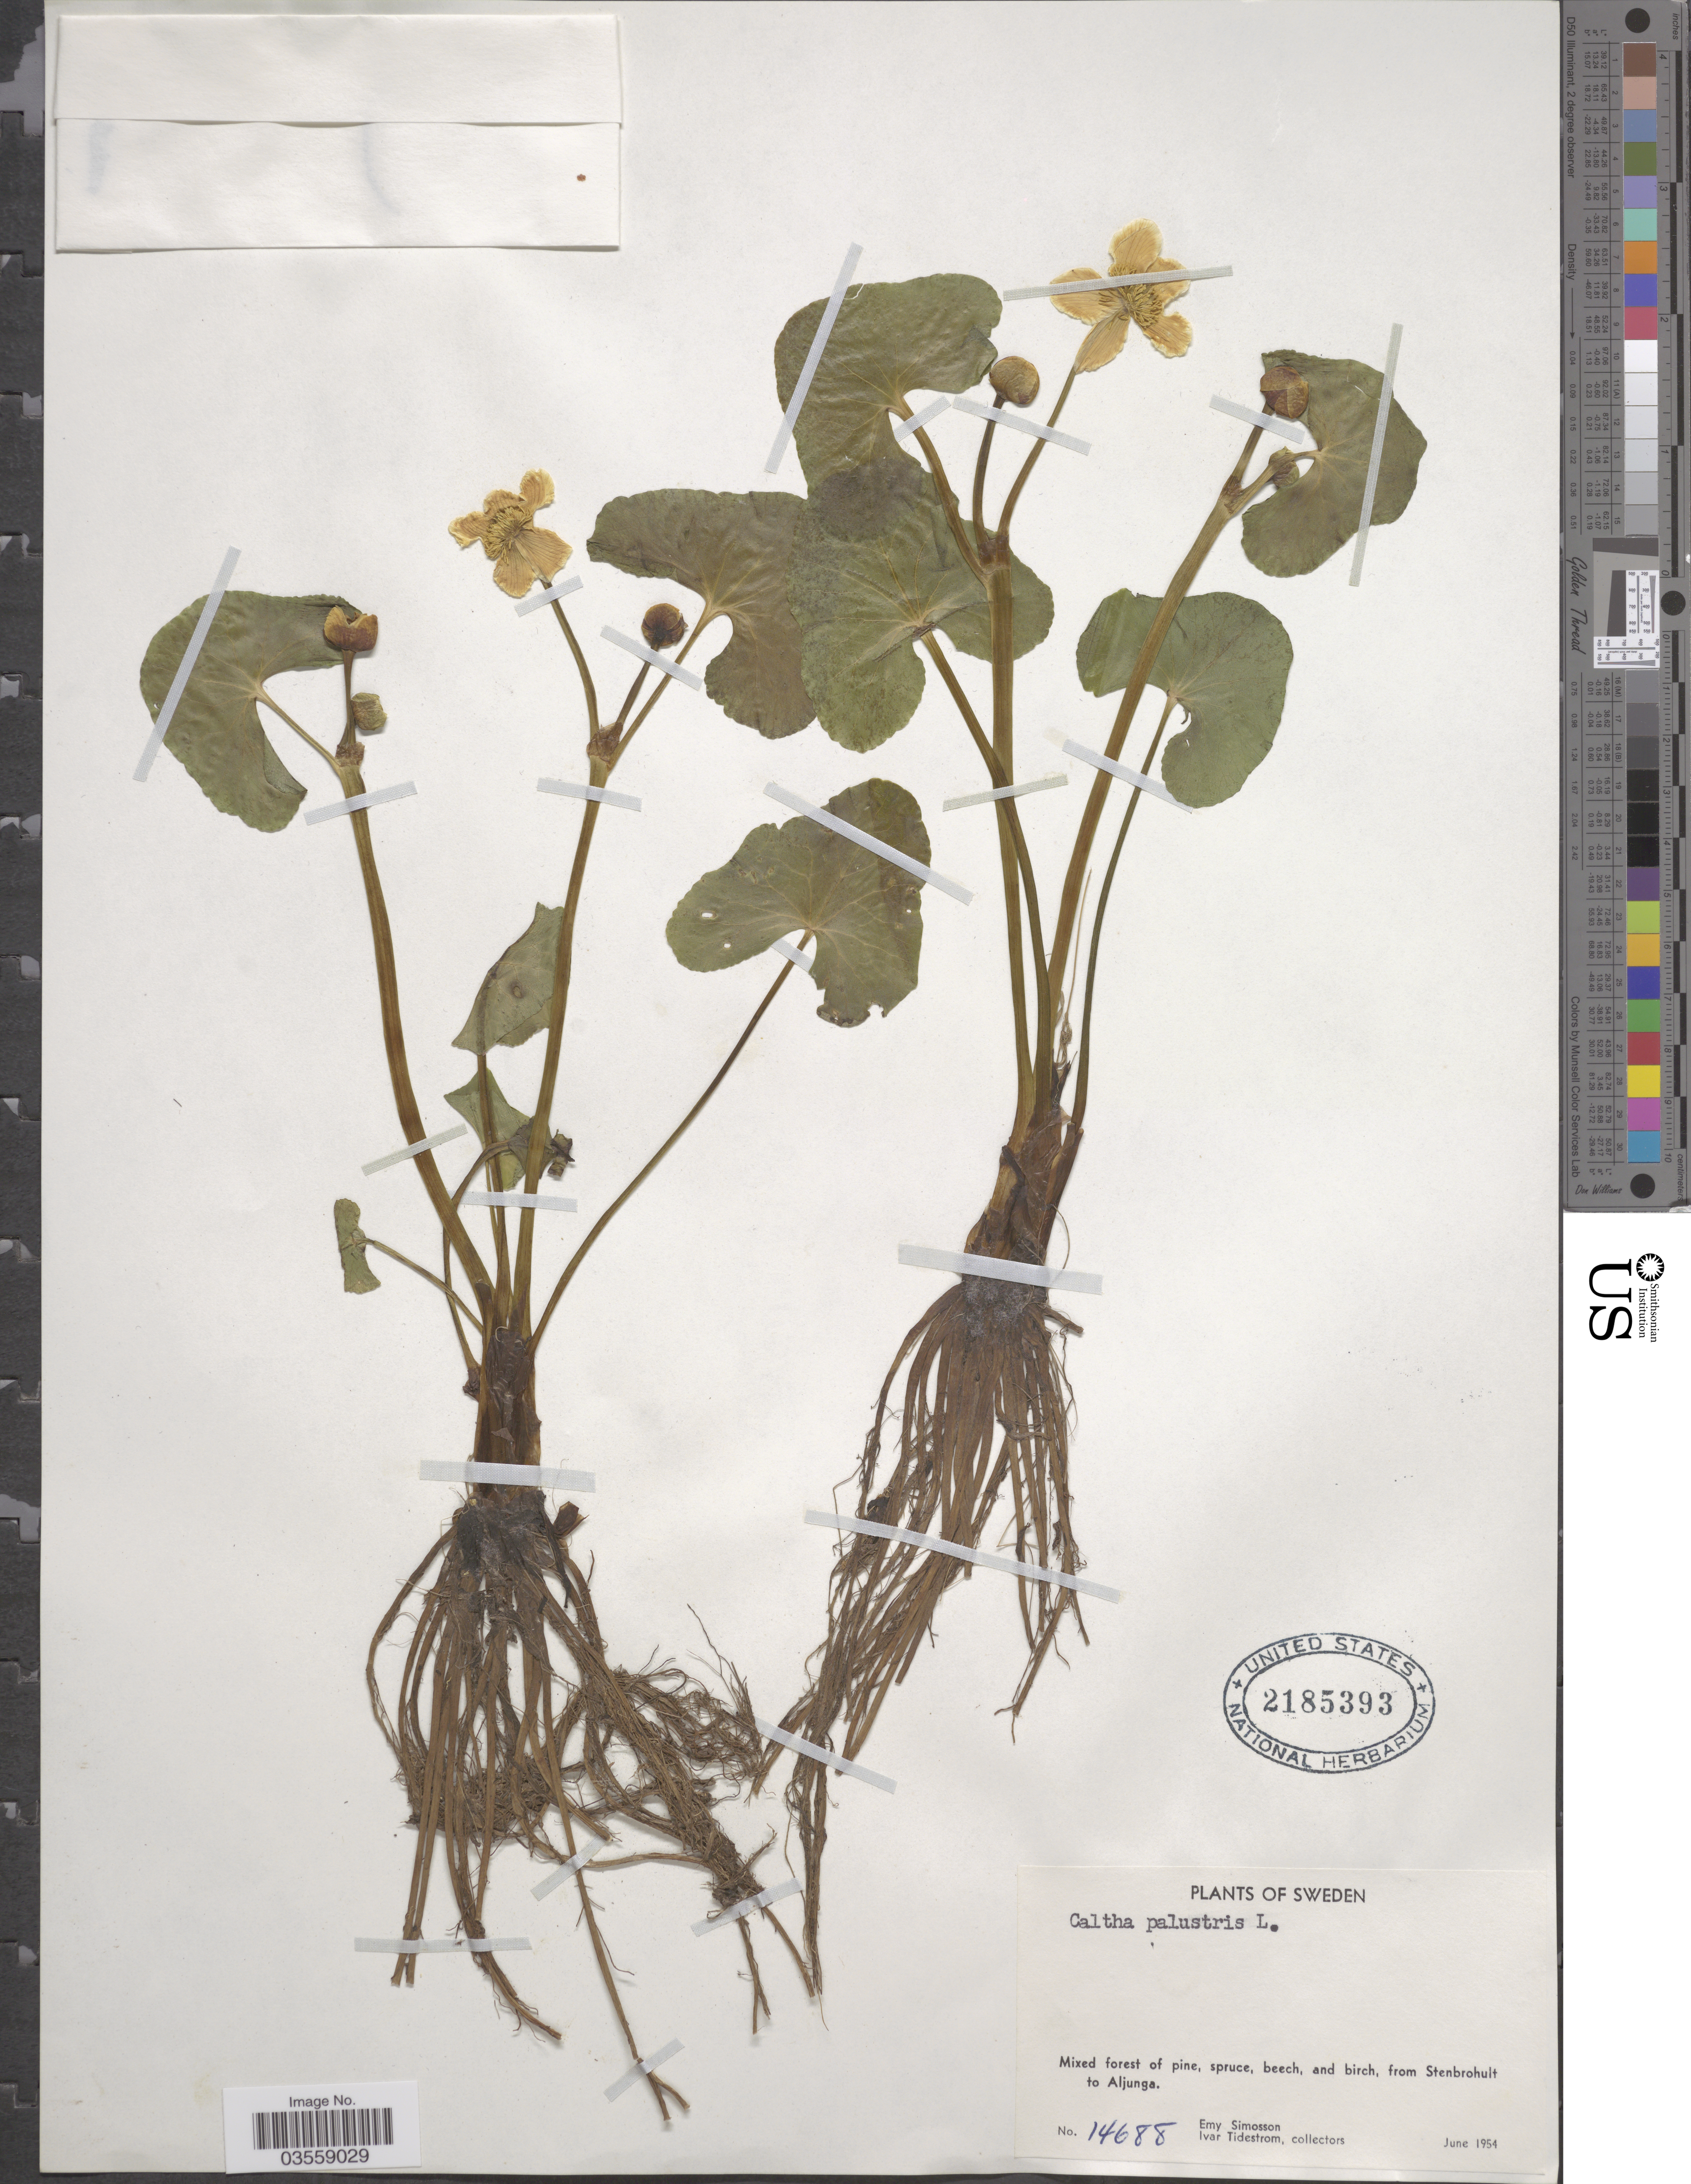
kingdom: Plantae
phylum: Tracheophyta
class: Magnoliopsida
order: Ranunculales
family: Ranunculaceae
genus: Caltha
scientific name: Caltha palustris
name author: L.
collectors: E. Simosson & I. F. Tidestrom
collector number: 14688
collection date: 1954-06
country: Sweden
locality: Mixed forest of pine, spruce, beech, and birch, from Stenbrohult to Aljunga.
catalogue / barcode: US 2185393